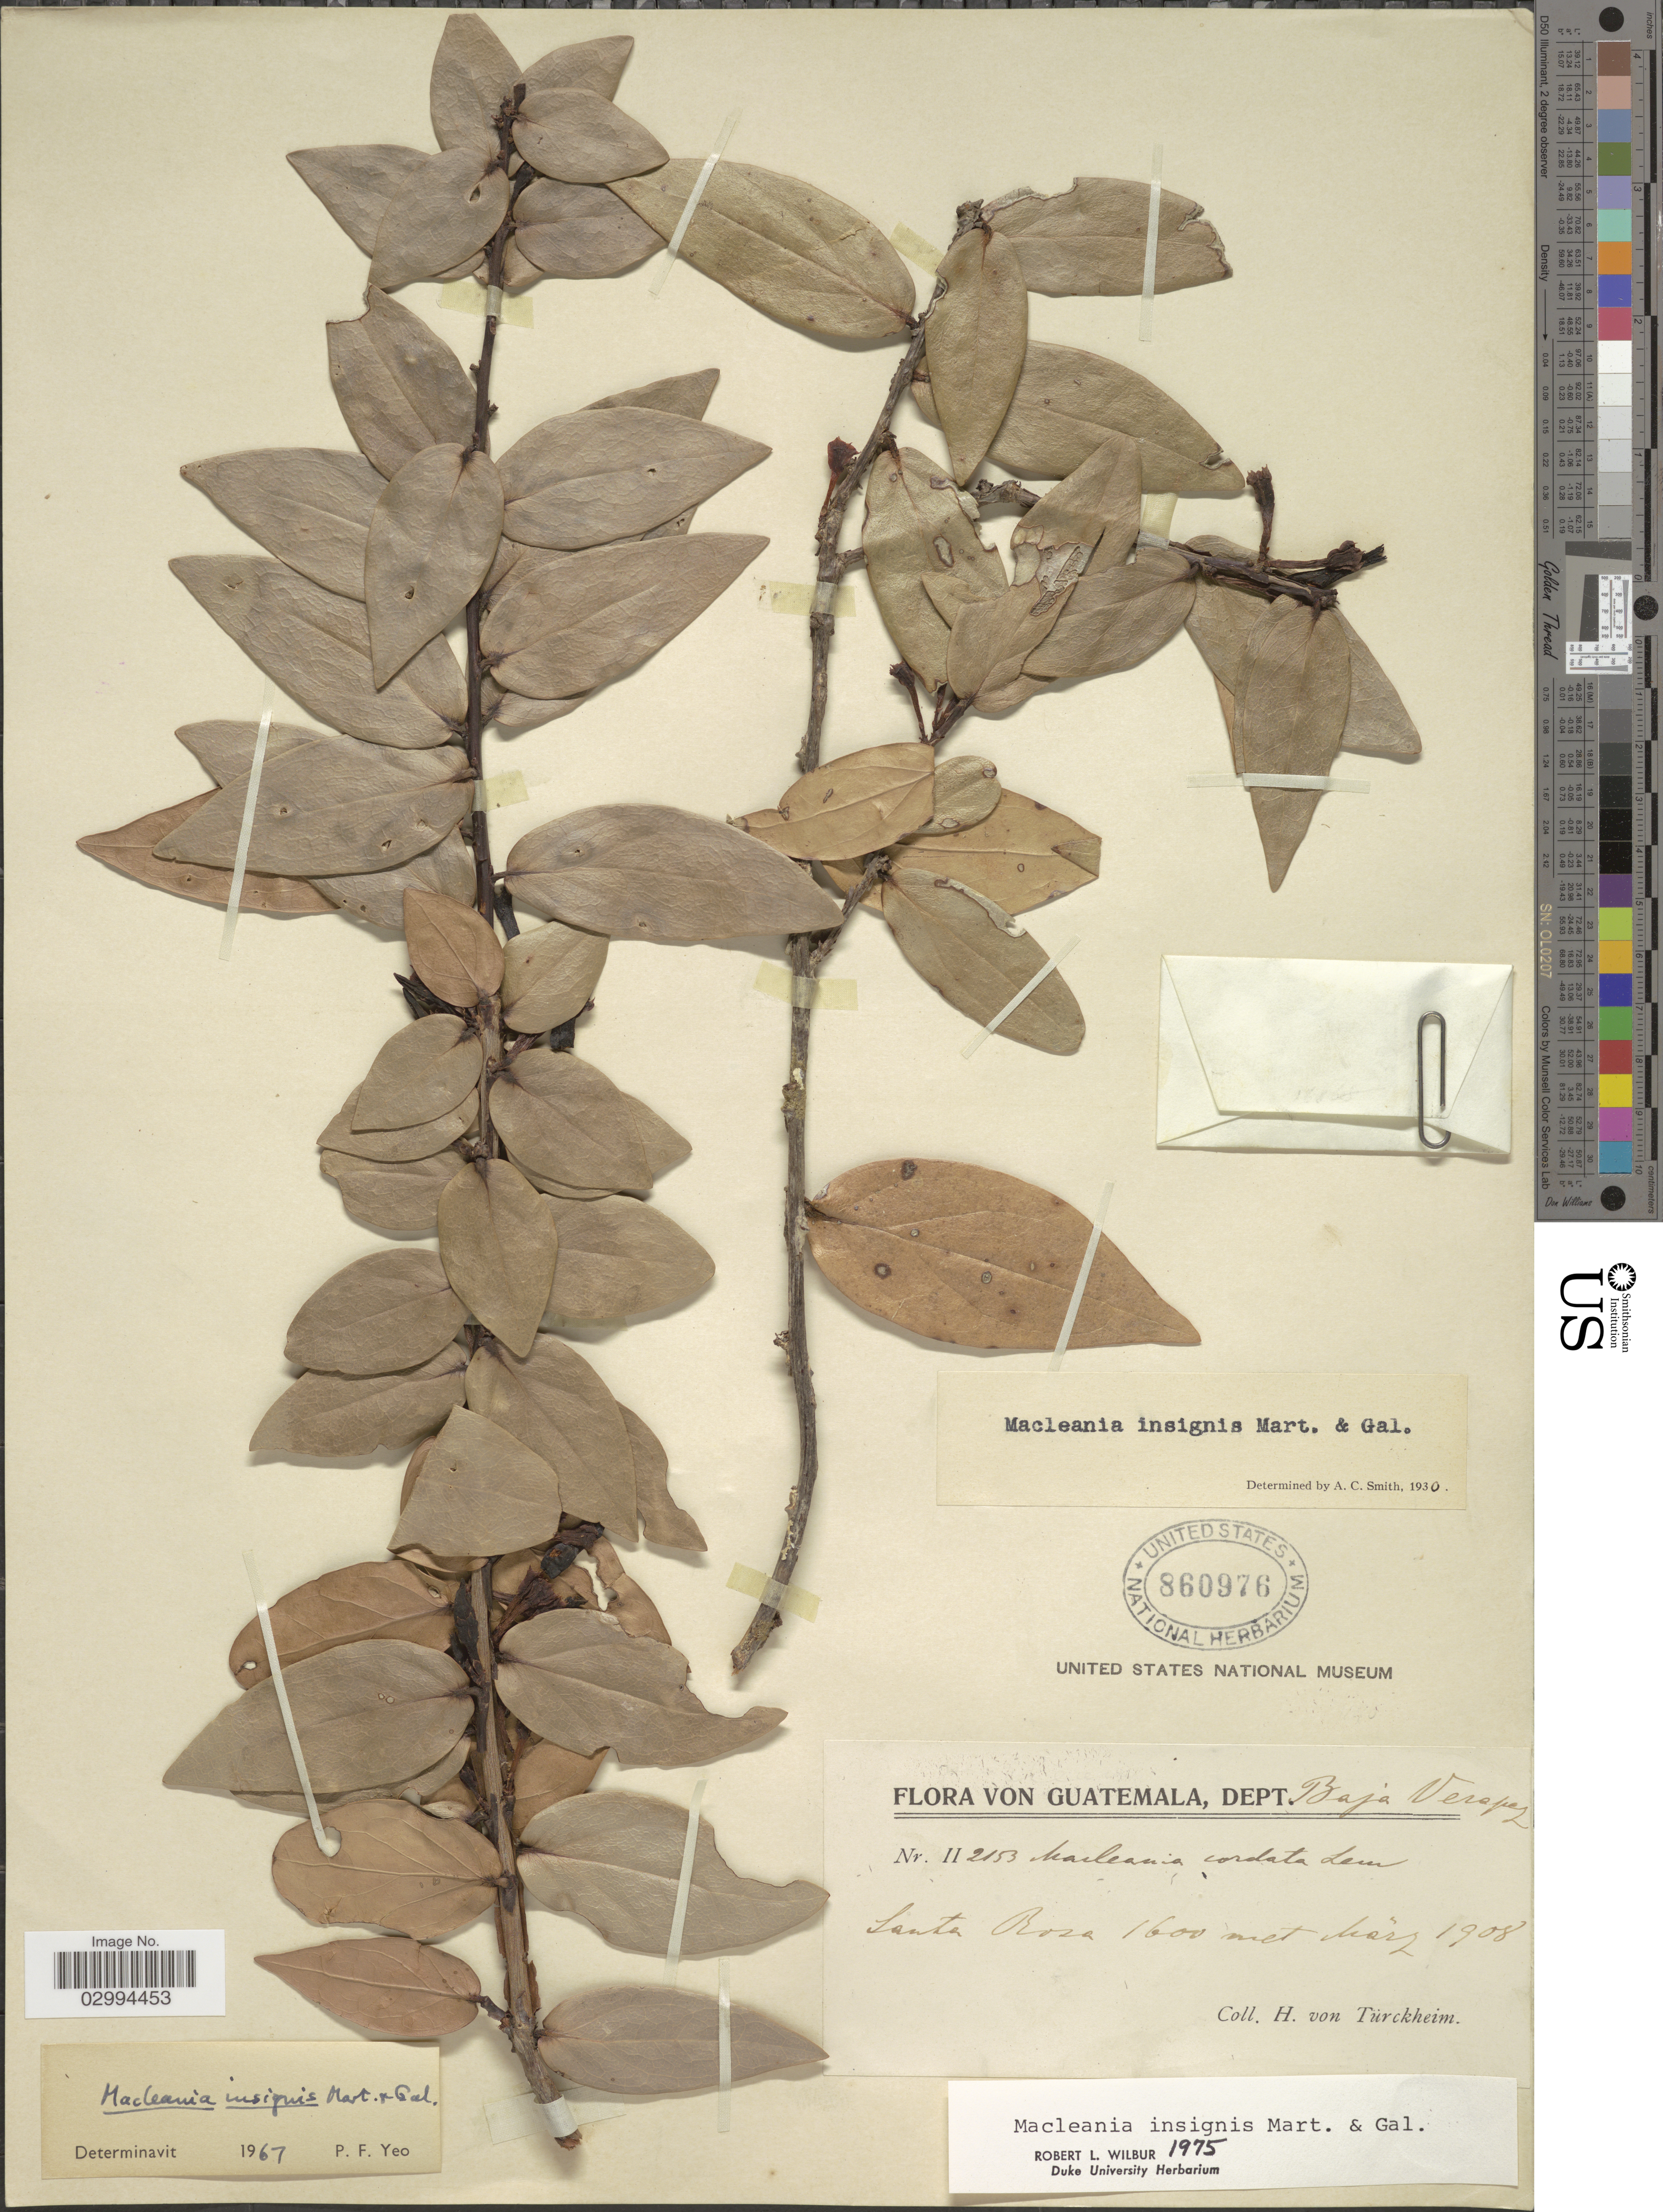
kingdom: Plantae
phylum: Tracheophyta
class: Magnoliopsida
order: Ericales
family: Ericaceae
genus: Macleania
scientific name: Macleania insignis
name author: M. Martens & Galeotti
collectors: H. von Türckheim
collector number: II2153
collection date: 1908-03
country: Guatemala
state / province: Baja Verapaz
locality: Dept. Baja Verapaz. Santa Rosa.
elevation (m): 1600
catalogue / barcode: US 860976